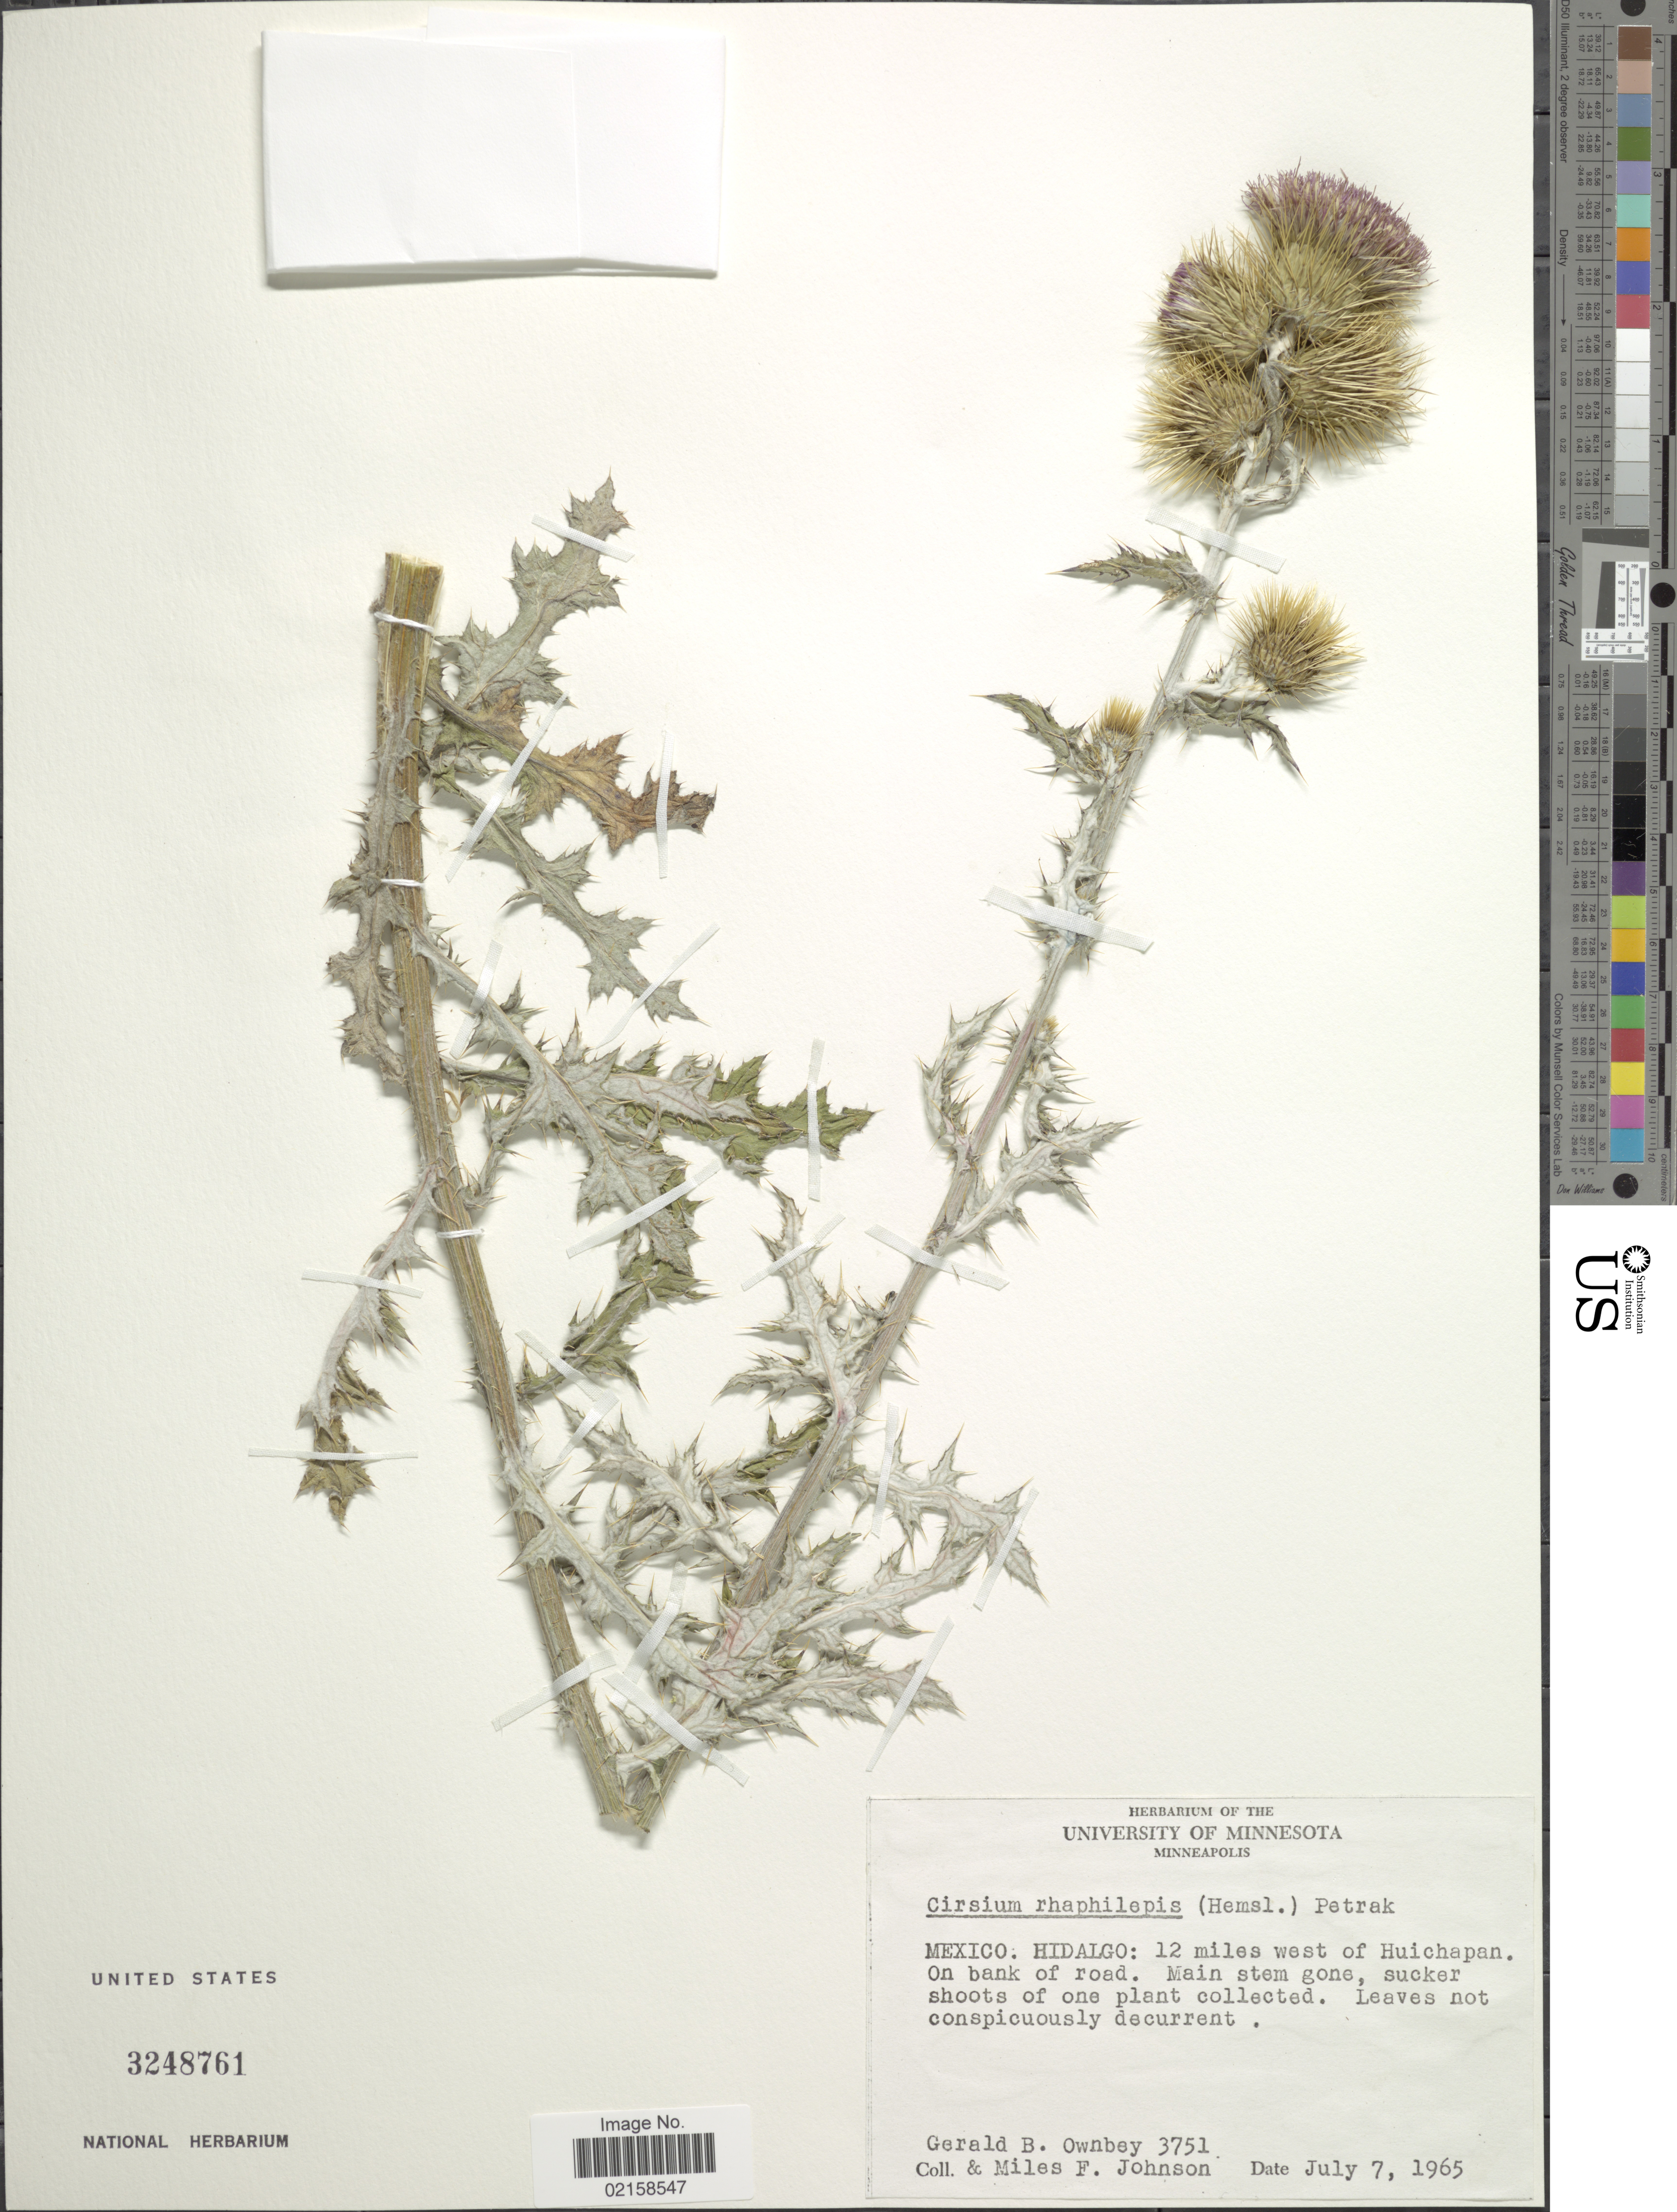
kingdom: Plantae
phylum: Tracheophyta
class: Magnoliopsida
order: Asterales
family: Asteraceae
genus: Cirsium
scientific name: Cirsium alatum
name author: (S.G. Gmel.) Bobrov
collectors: G. B. Ownbey & M. F. Johnson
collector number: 3751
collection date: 1965-07-07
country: Mexico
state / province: Hidalgo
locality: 12 miles west of Huichapan, on bank of road.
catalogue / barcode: US 3248761